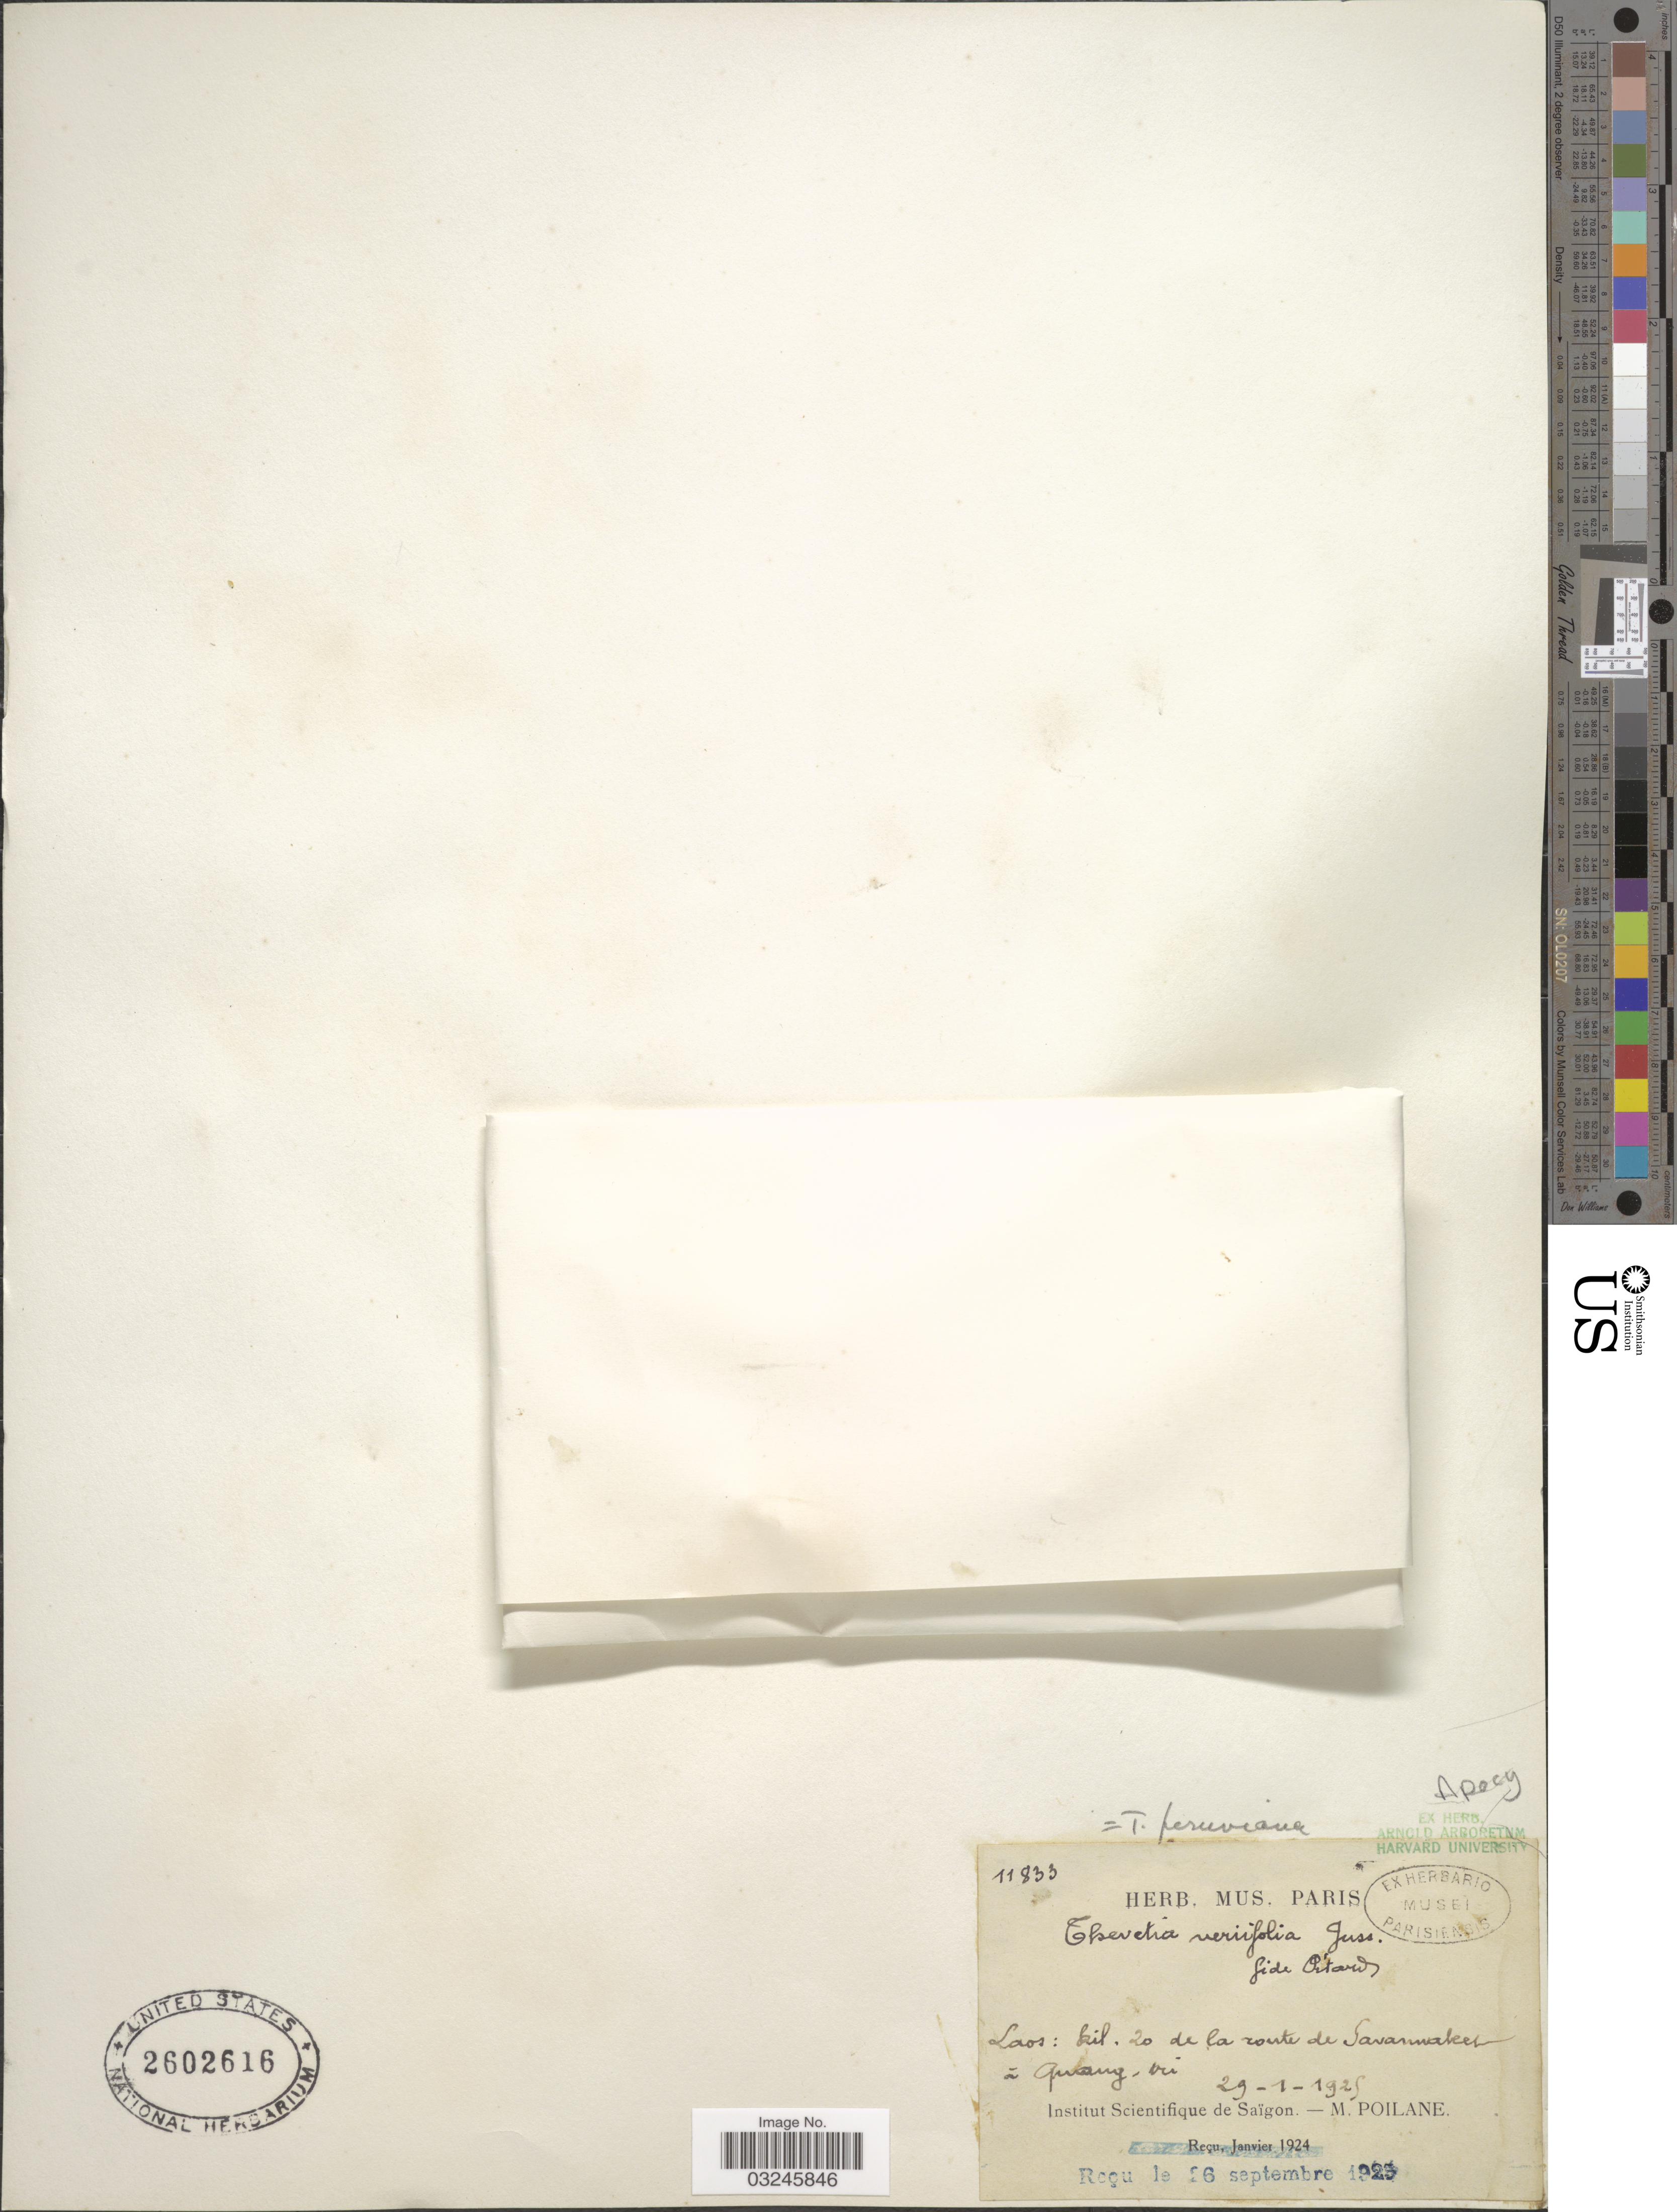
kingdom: Plantae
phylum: Tracheophyta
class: Magnoliopsida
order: Gentianales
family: Apocynaceae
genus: Thevetia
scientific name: Thevetia peruviana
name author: (Pers.) K. Schum.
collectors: M. Poilane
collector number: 11833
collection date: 1925-01-29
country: Laos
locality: Kil. 20 de la route de Savannaket Quang-tri.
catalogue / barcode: US 2602616